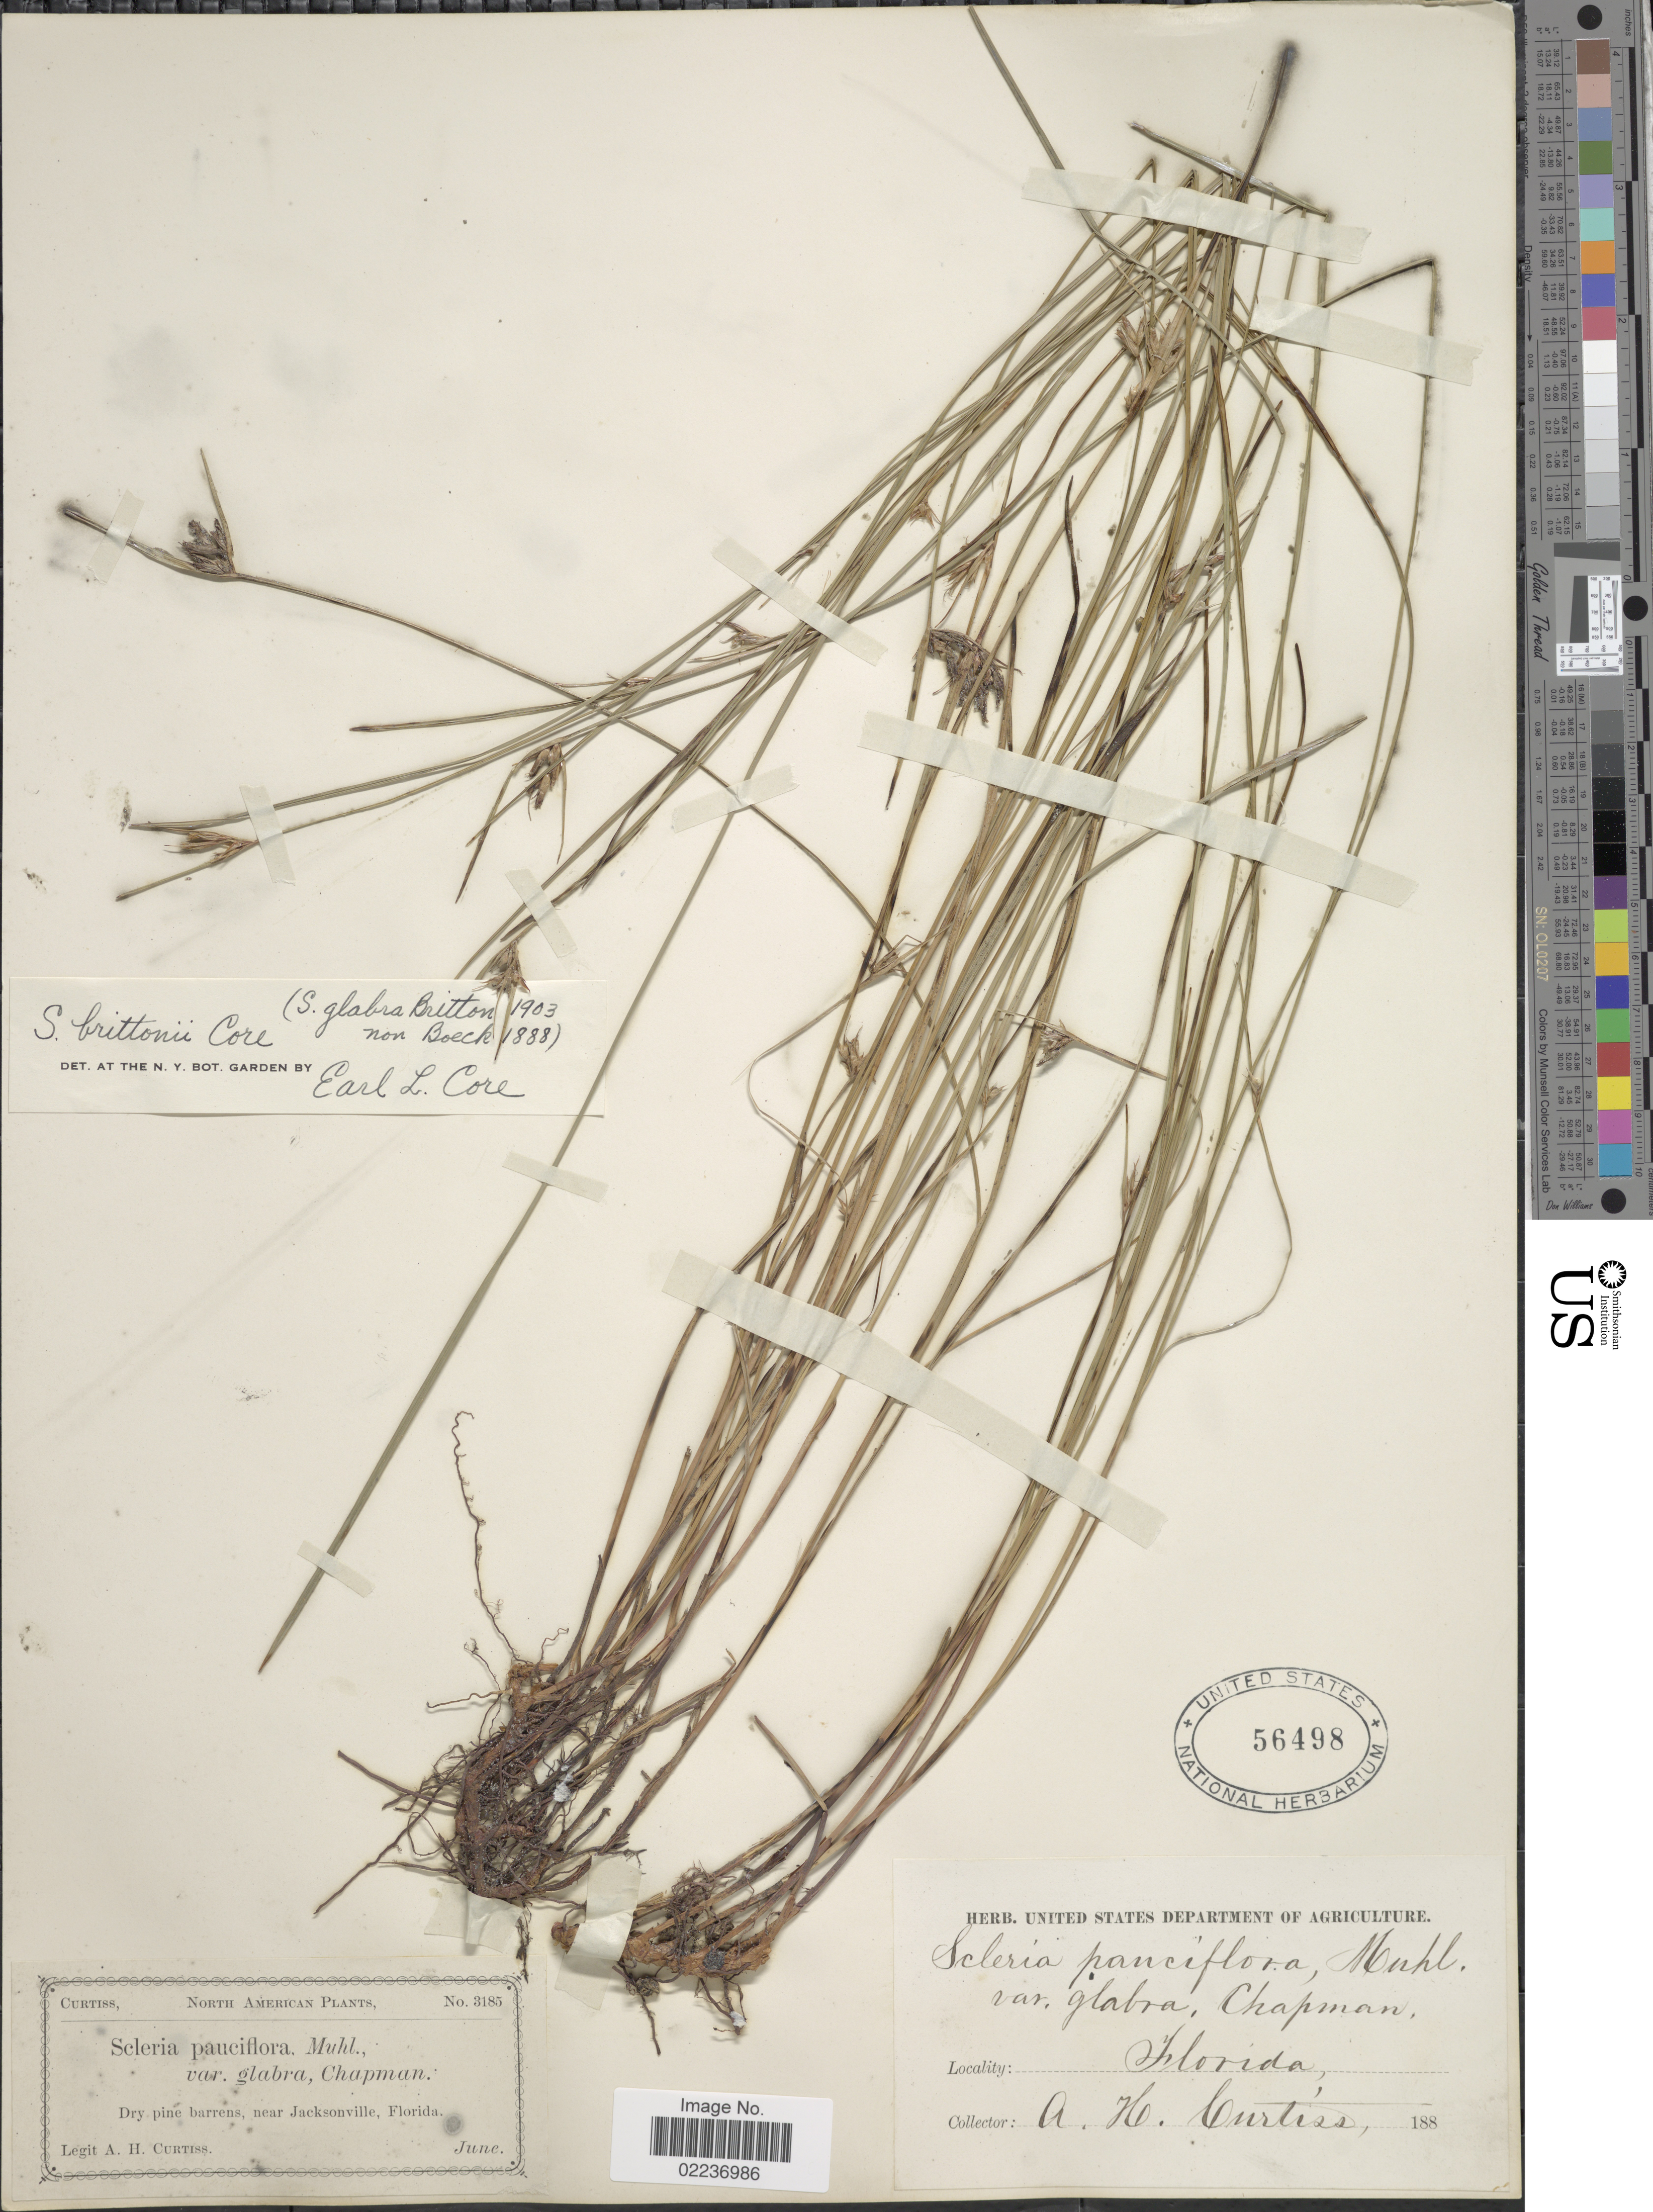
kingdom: Plantae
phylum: Tracheophyta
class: Liliopsida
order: Poales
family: Cyperaceae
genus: Scleria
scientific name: Scleria brittonii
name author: Core ex Small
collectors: A. H. Curtiss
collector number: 3185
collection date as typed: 188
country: United States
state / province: Florida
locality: Dry pine barrens, near Jacksonville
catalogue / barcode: US 56498